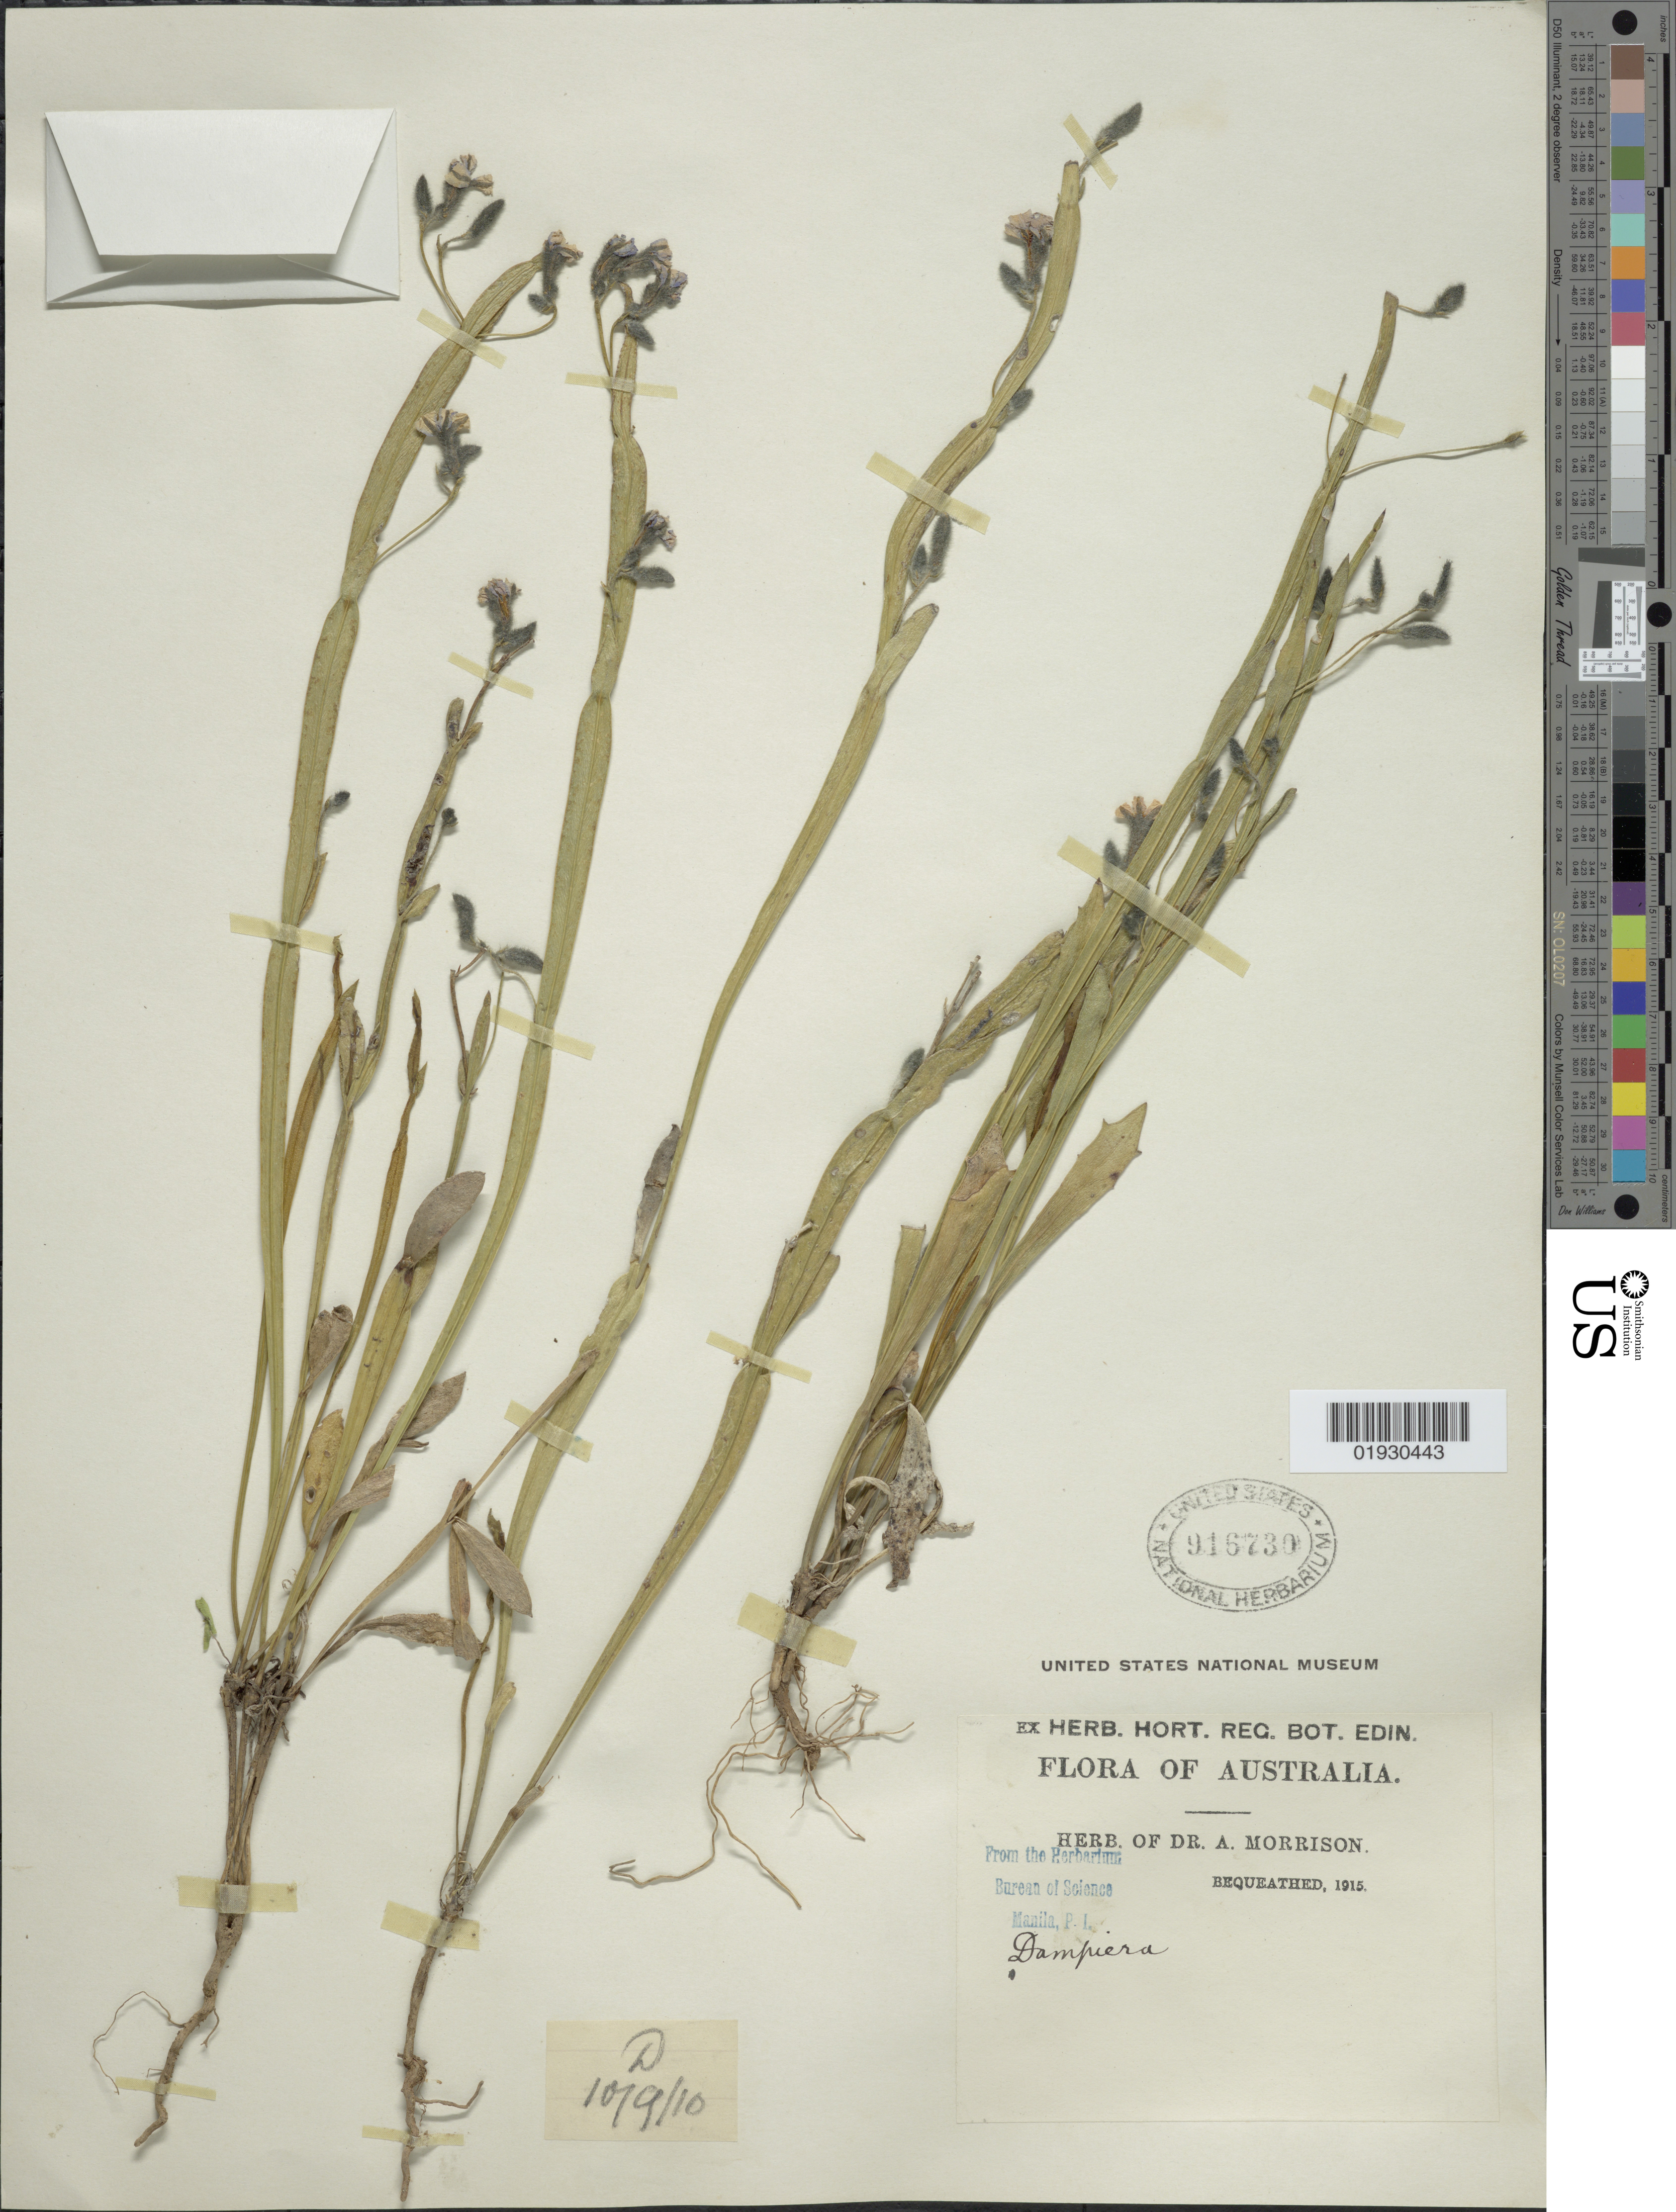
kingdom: Plantae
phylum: Tracheophyta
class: Magnoliopsida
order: Asterales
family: Goodeniaceae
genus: Dampiera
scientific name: Dampiera alata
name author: Lindl.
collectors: ex herb. Dr. A. Morrison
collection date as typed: Transcribed d/m/y: 10/9/10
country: Australia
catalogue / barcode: US 916730